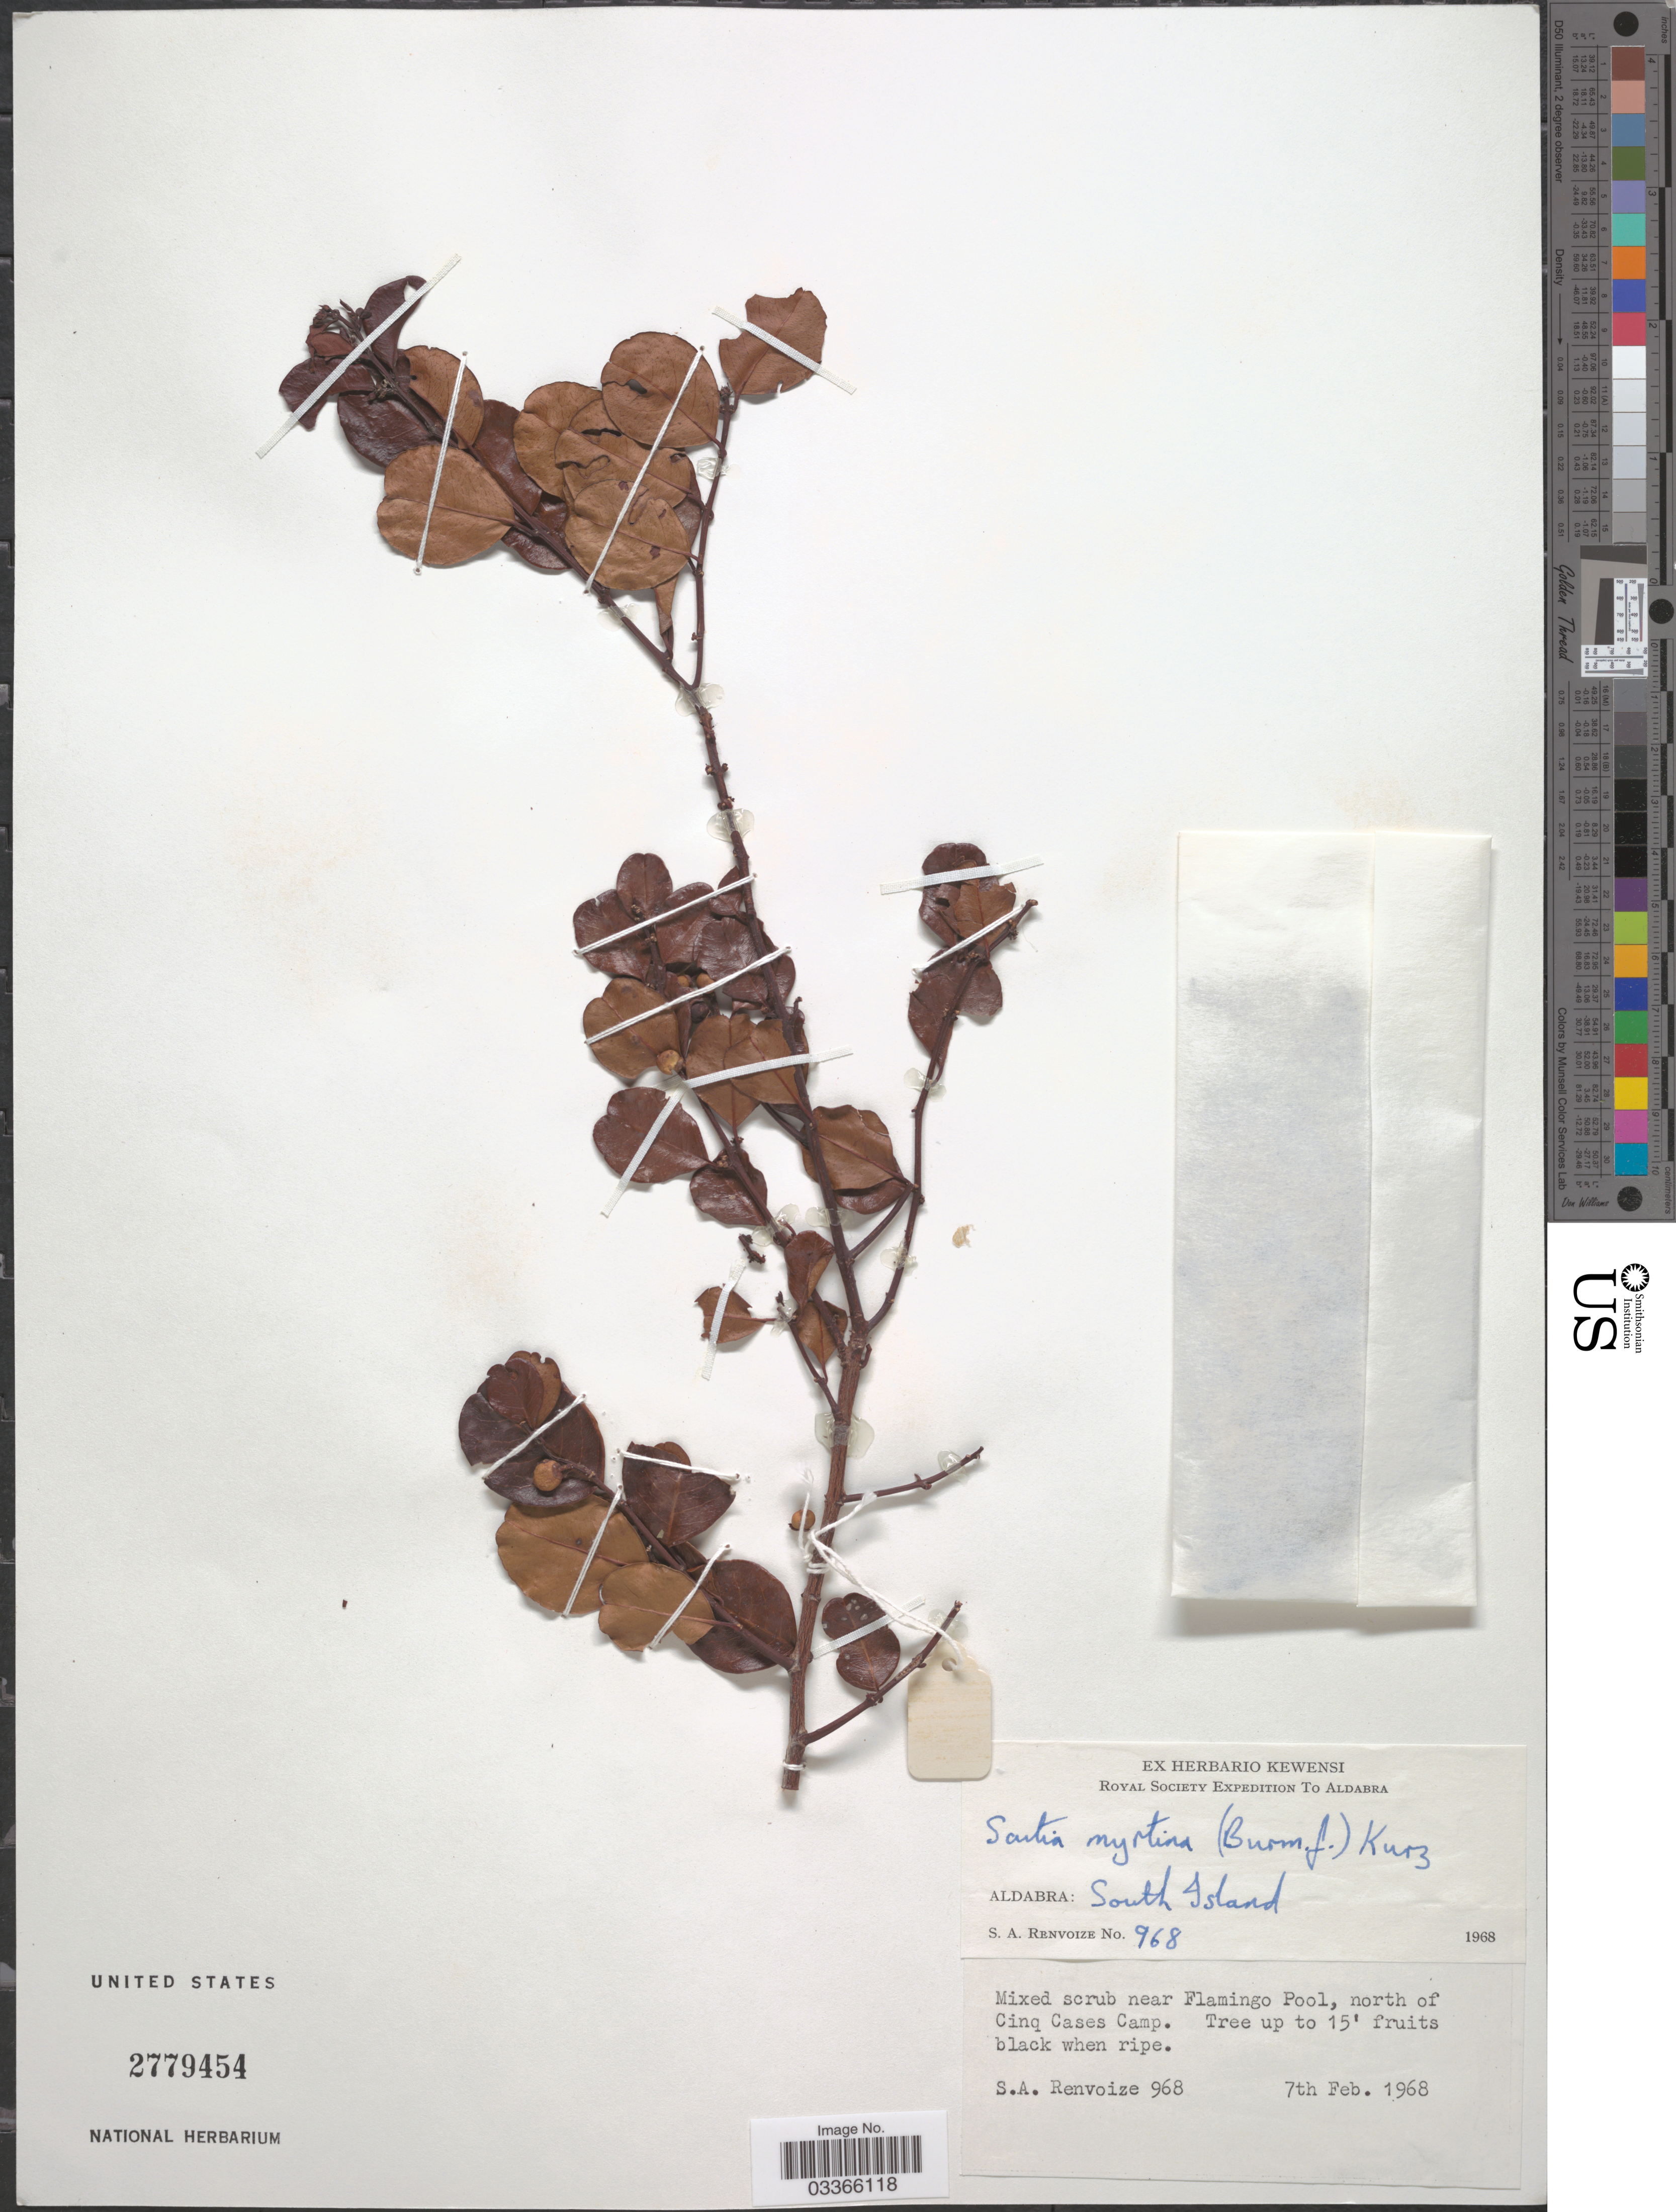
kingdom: Plantae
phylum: Tracheophyta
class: Magnoliopsida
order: Rosales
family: Rhamnaceae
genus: Scutia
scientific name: Scutia myrtina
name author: (Burm. f.) Kurz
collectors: S. A. Renvoize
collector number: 968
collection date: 1968-02-07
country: Seychelles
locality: Aldabra: South Island, Mixed scrub near Flamingo Pool, north of Cinq Cases Camp.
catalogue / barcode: US 2779454